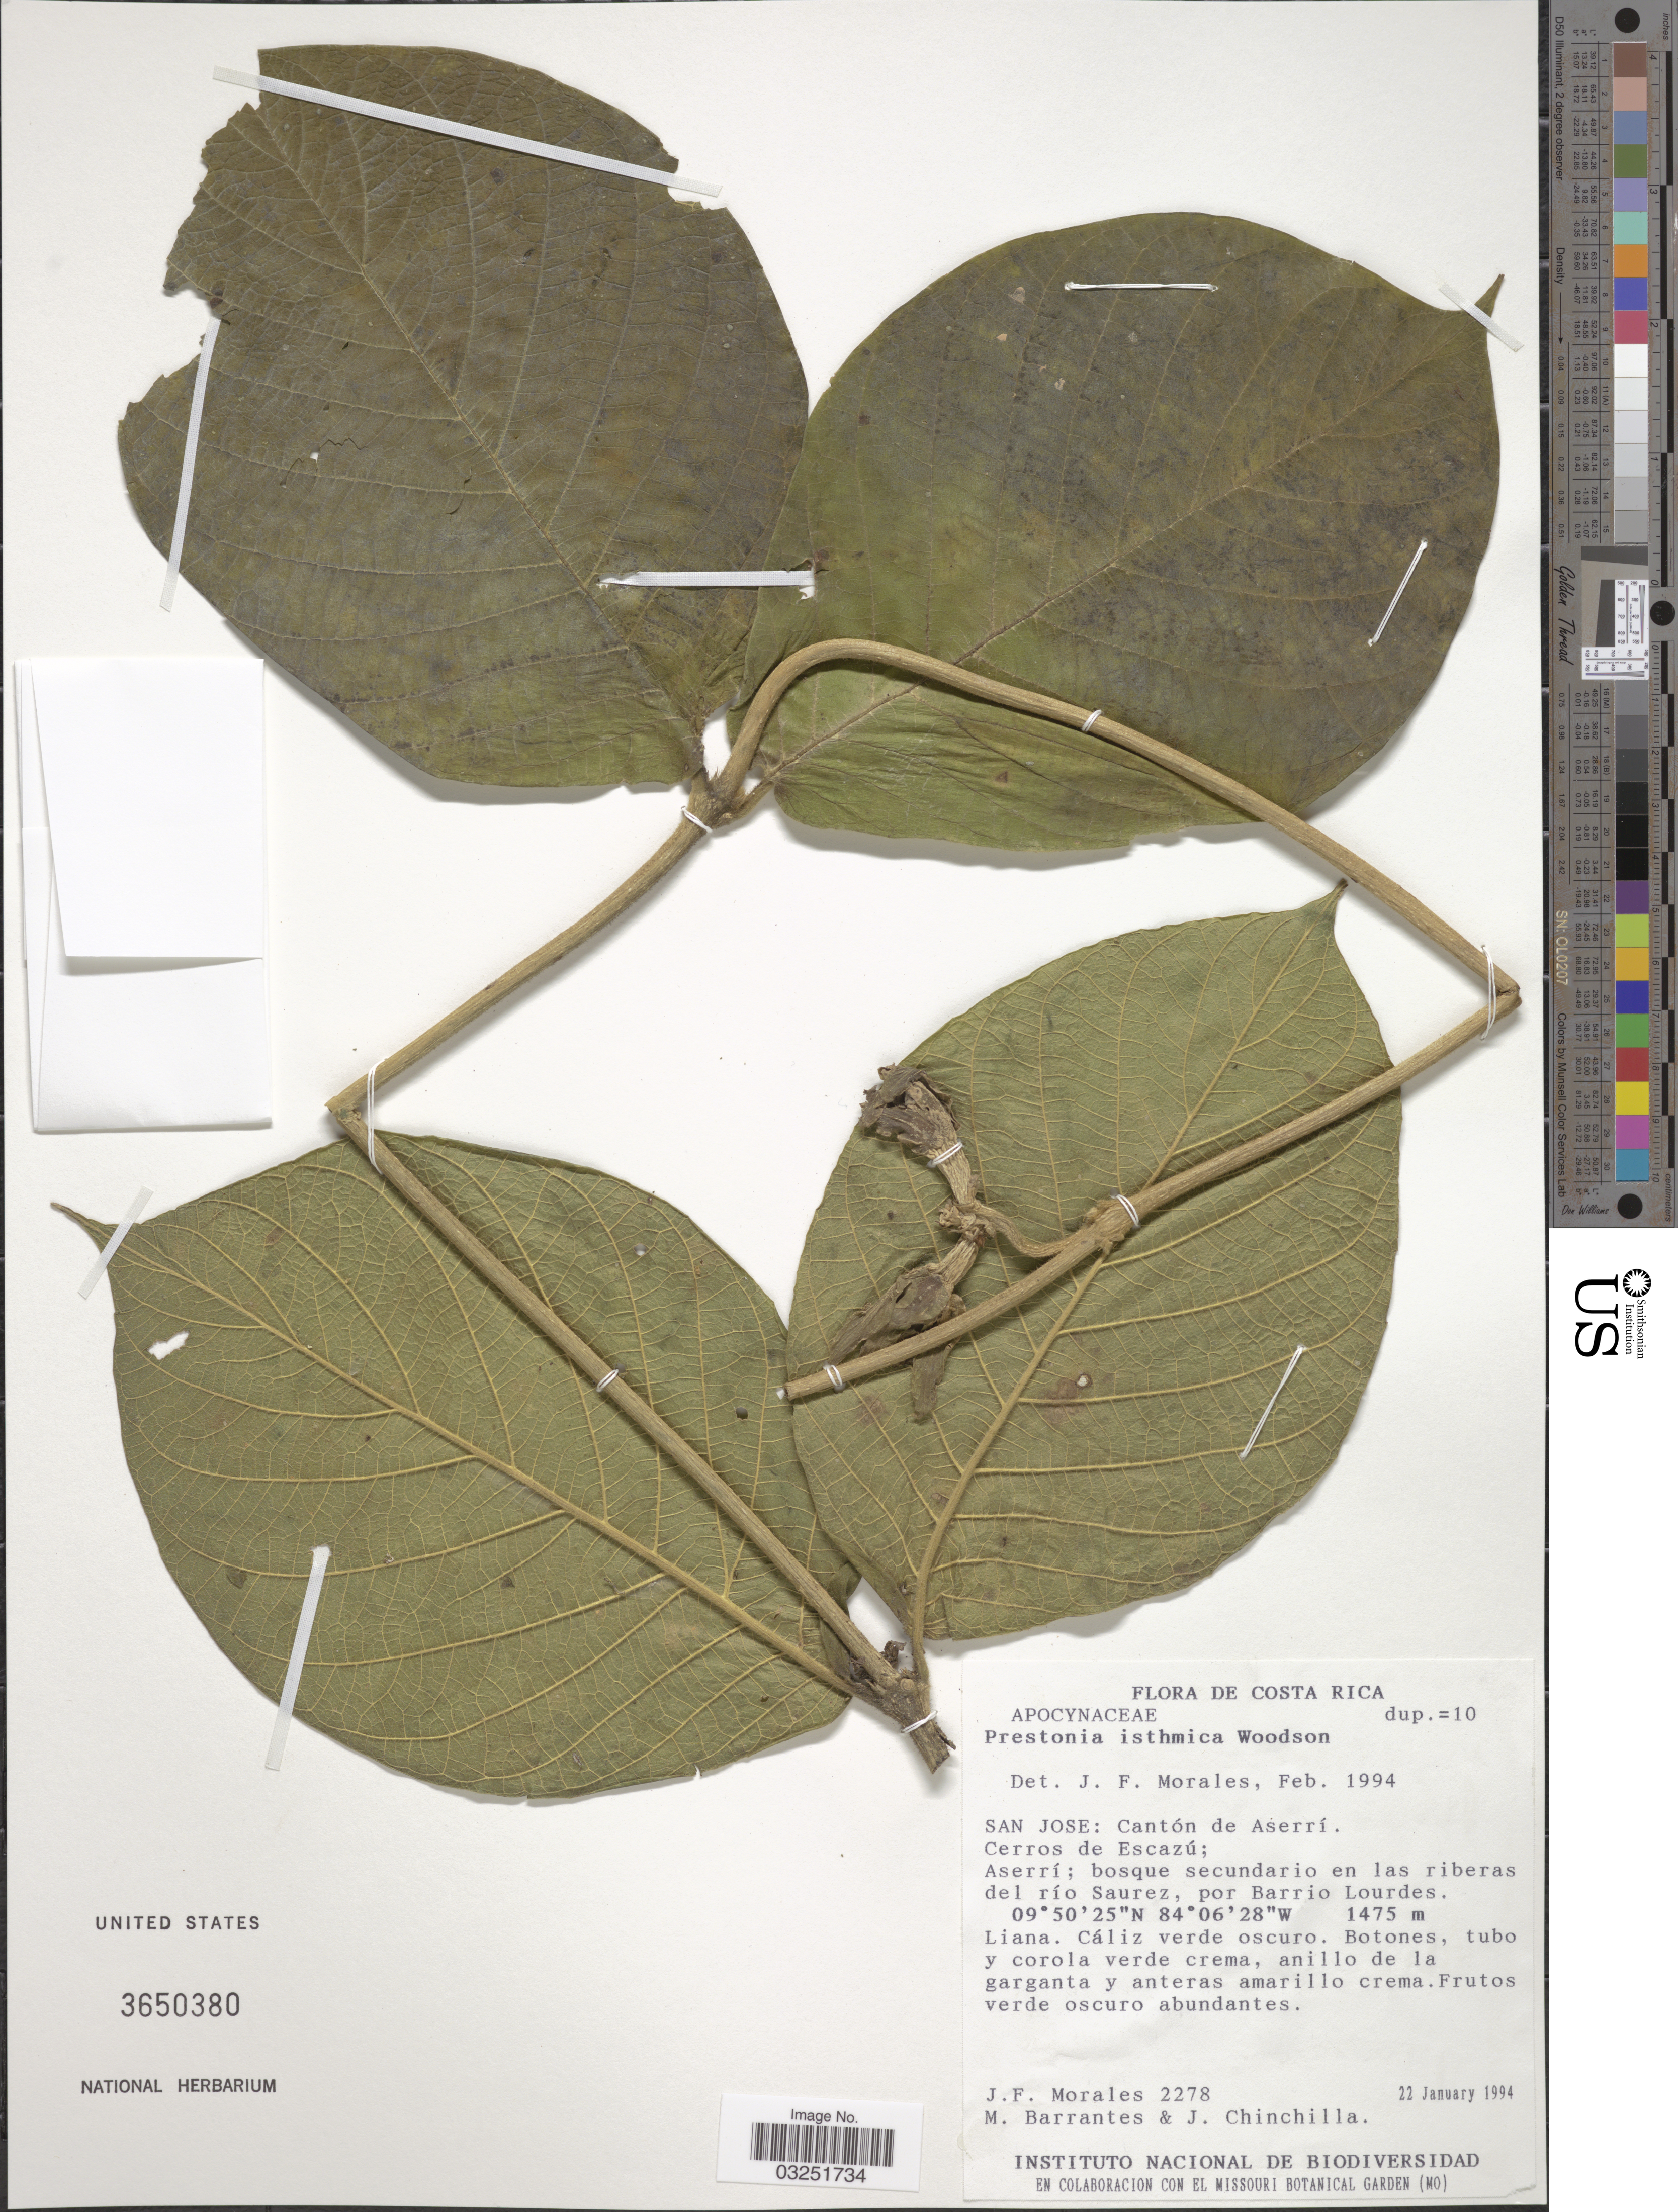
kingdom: Plantae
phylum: Tracheophyta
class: Magnoliopsida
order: Gentianales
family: Apocynaceae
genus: Prestonia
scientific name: Prestonia isthmica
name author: Woodson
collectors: J. Morales, M. Barrantes & J. Chinchilla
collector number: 2278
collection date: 1994-01-22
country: Costa Rica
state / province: San José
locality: San Jose: Cantón de Aserrí, Cerros de Escazú; Aserrí; bosque secundario en las riberas del río Saurez, por Barrio Lourdes.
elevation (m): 1475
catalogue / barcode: US 3650380